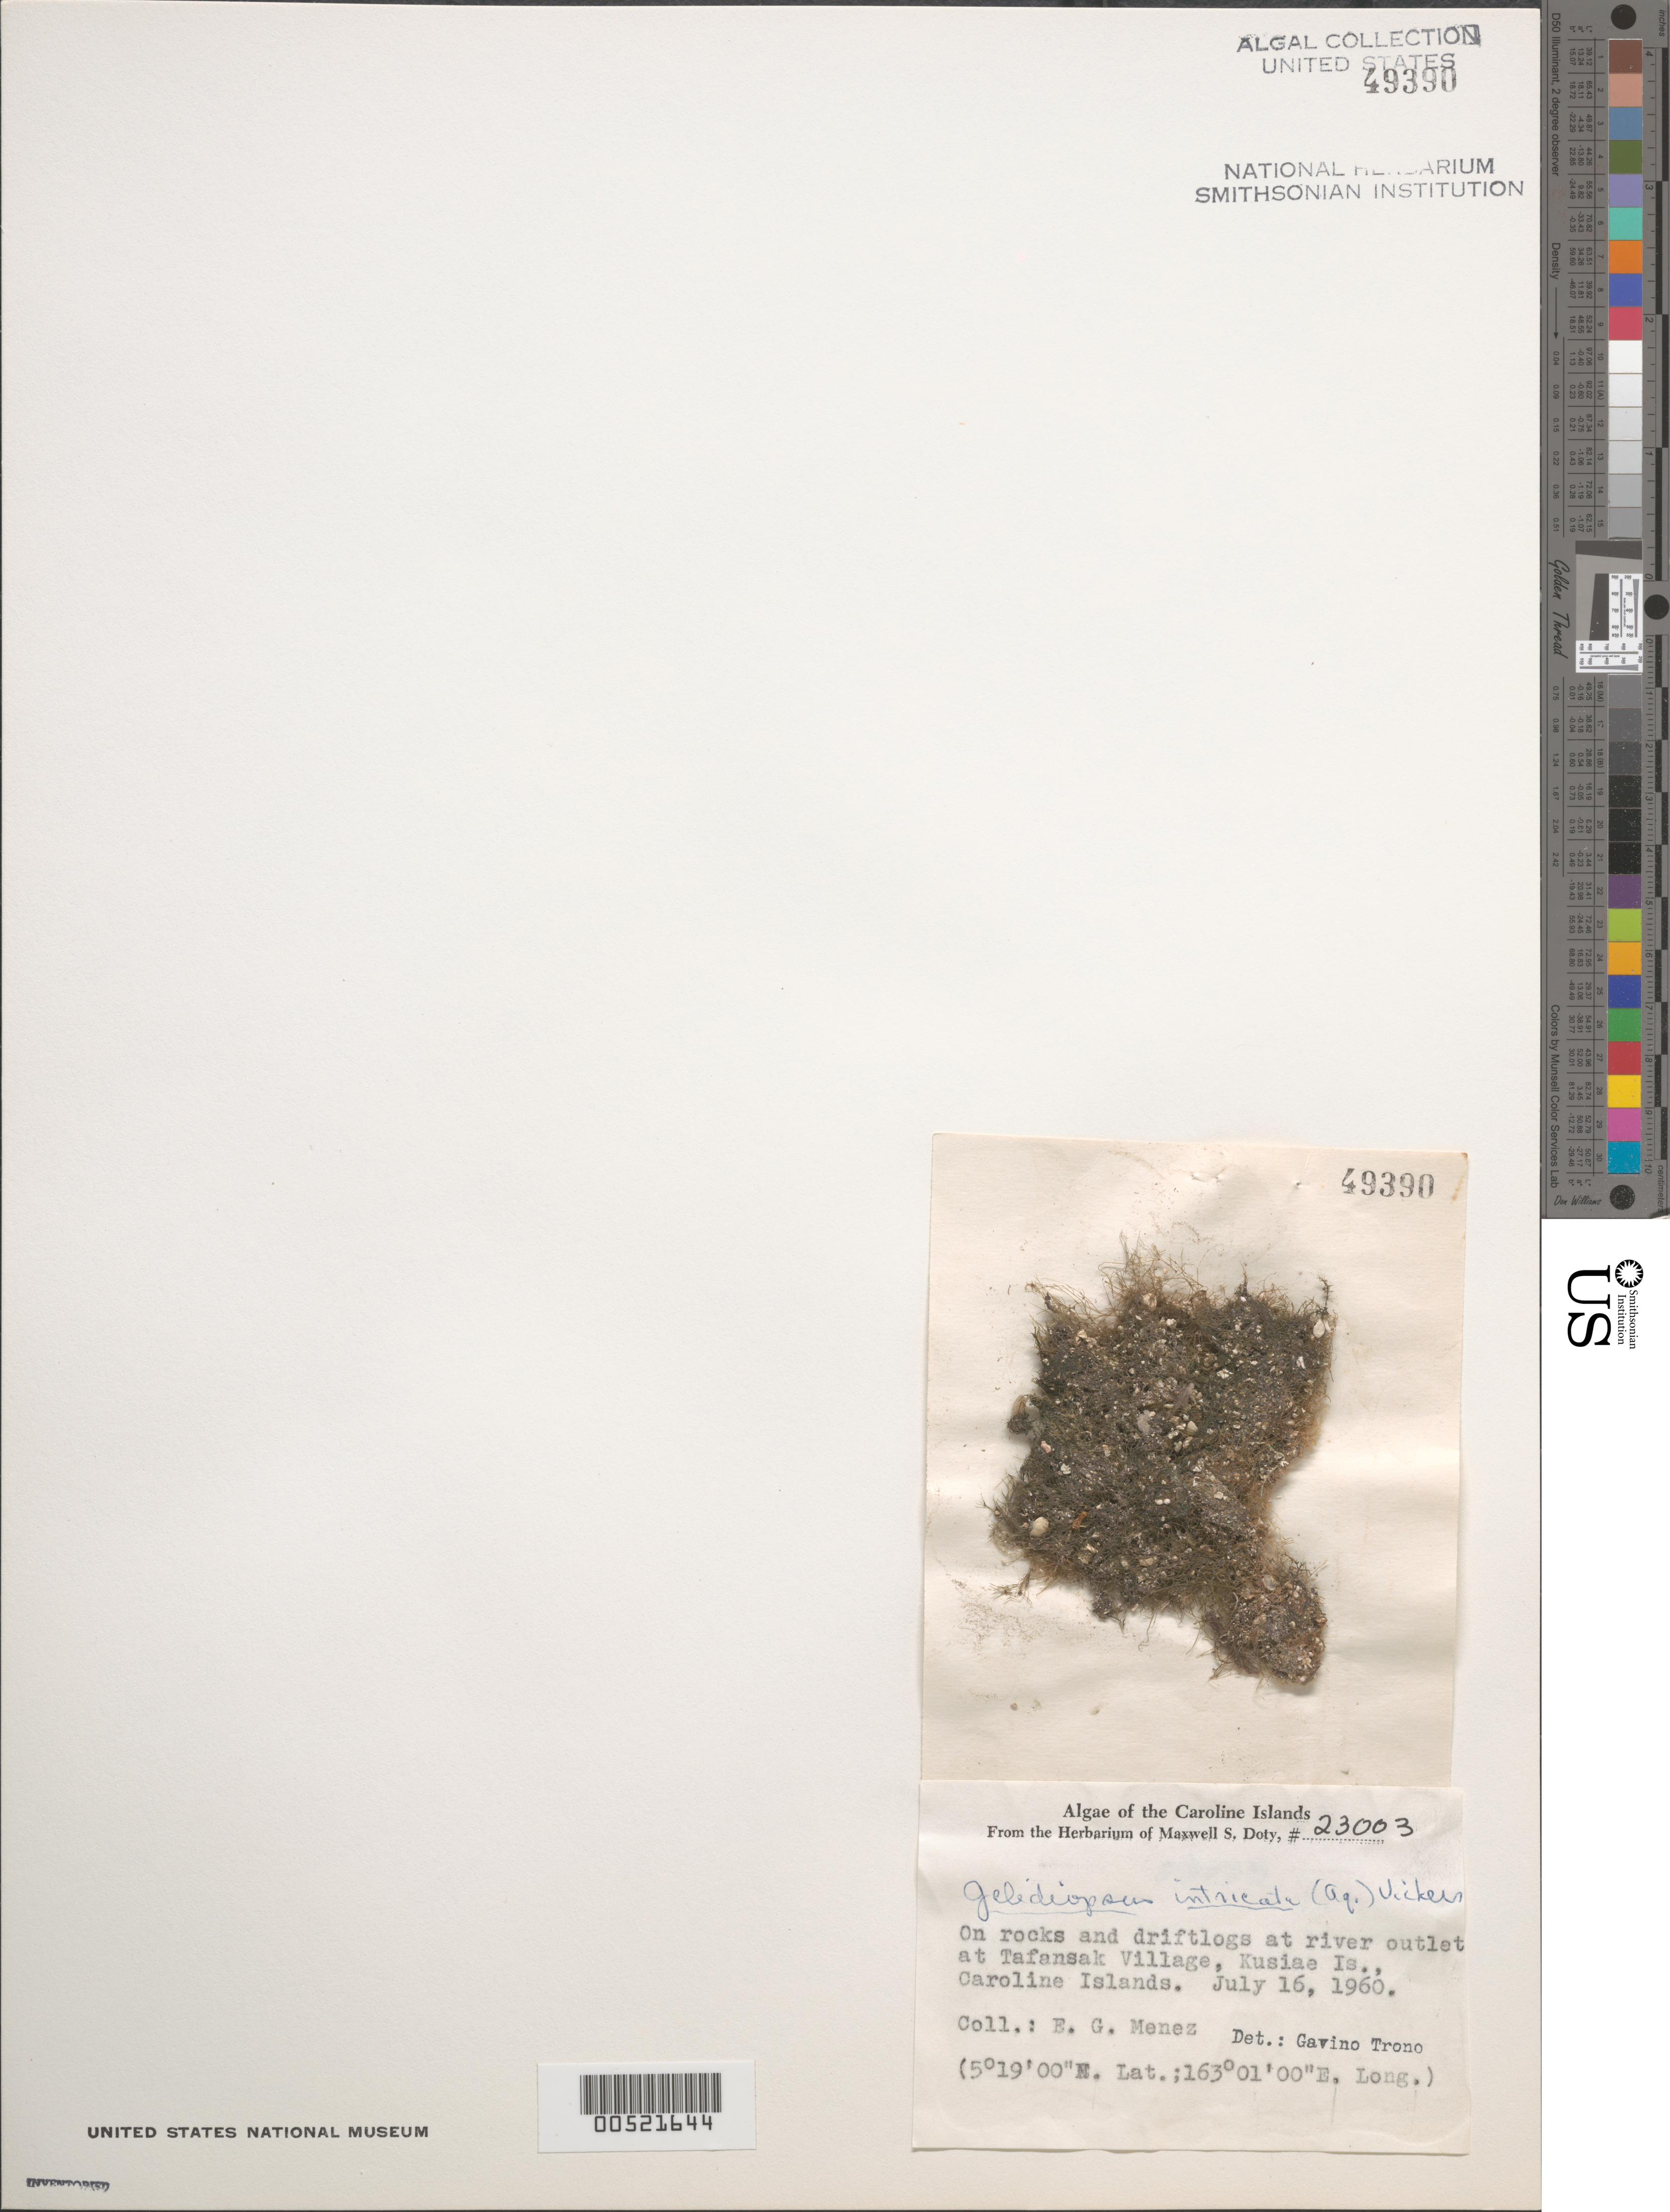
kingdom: Plantae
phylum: Rhodophyta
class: Florideophyceae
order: Rhodymeniales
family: Lomentariaceae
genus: Ceratodictyon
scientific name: Ceratodictyon intricatum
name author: (C. Agardh) R.E. Norris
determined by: Algae name updating Project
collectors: Meñez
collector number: MSD 23003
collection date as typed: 16 Jul 1960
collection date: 1960-07-16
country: Micronesia, Federated States of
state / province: Kosrae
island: Kosrae [Kusaie]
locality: Tafansak village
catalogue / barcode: US 49390